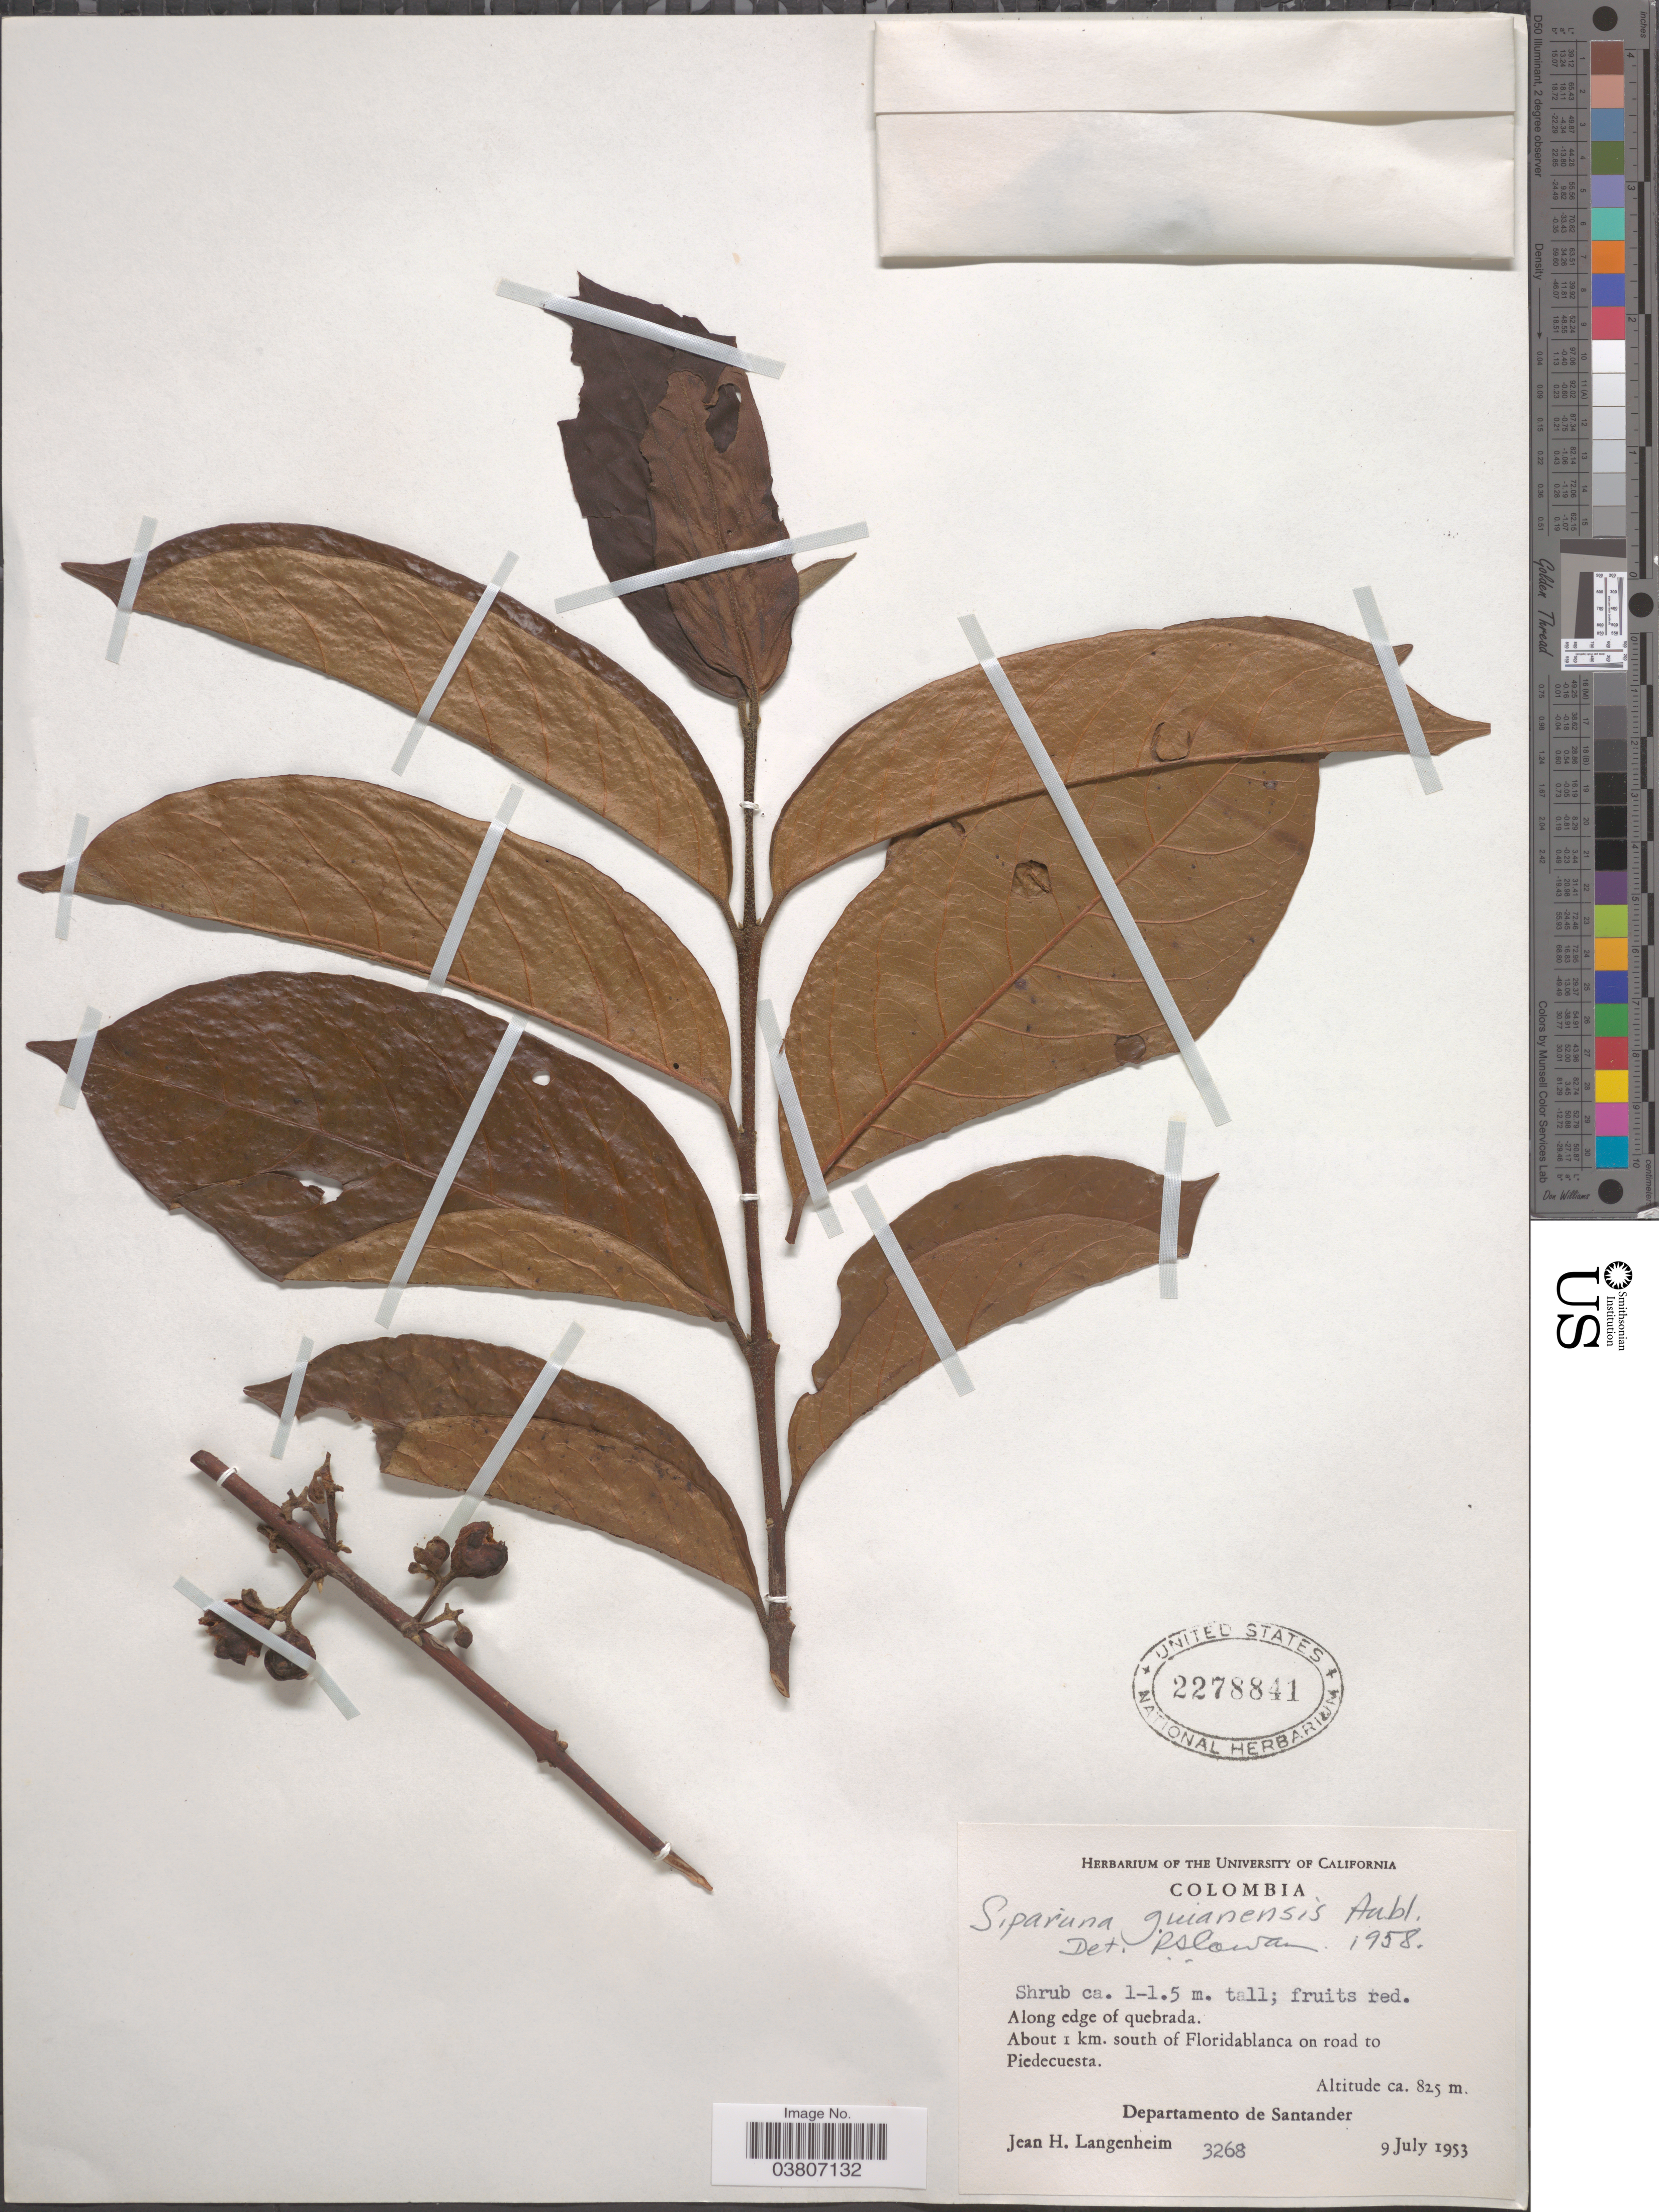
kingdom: Plantae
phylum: Tracheophyta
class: Magnoliopsida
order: Laurales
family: Siparunaceae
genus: Siparuna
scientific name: Siparuna guianensis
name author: Aubl.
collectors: J. H. Langenheim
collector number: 3268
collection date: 1953-07-09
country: Colombia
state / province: Santander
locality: Along edge of quebrada. About 1 km. south of Floridablanca on road to Piedecuesta. Departamento de Santander.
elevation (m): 825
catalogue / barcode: US 2278841